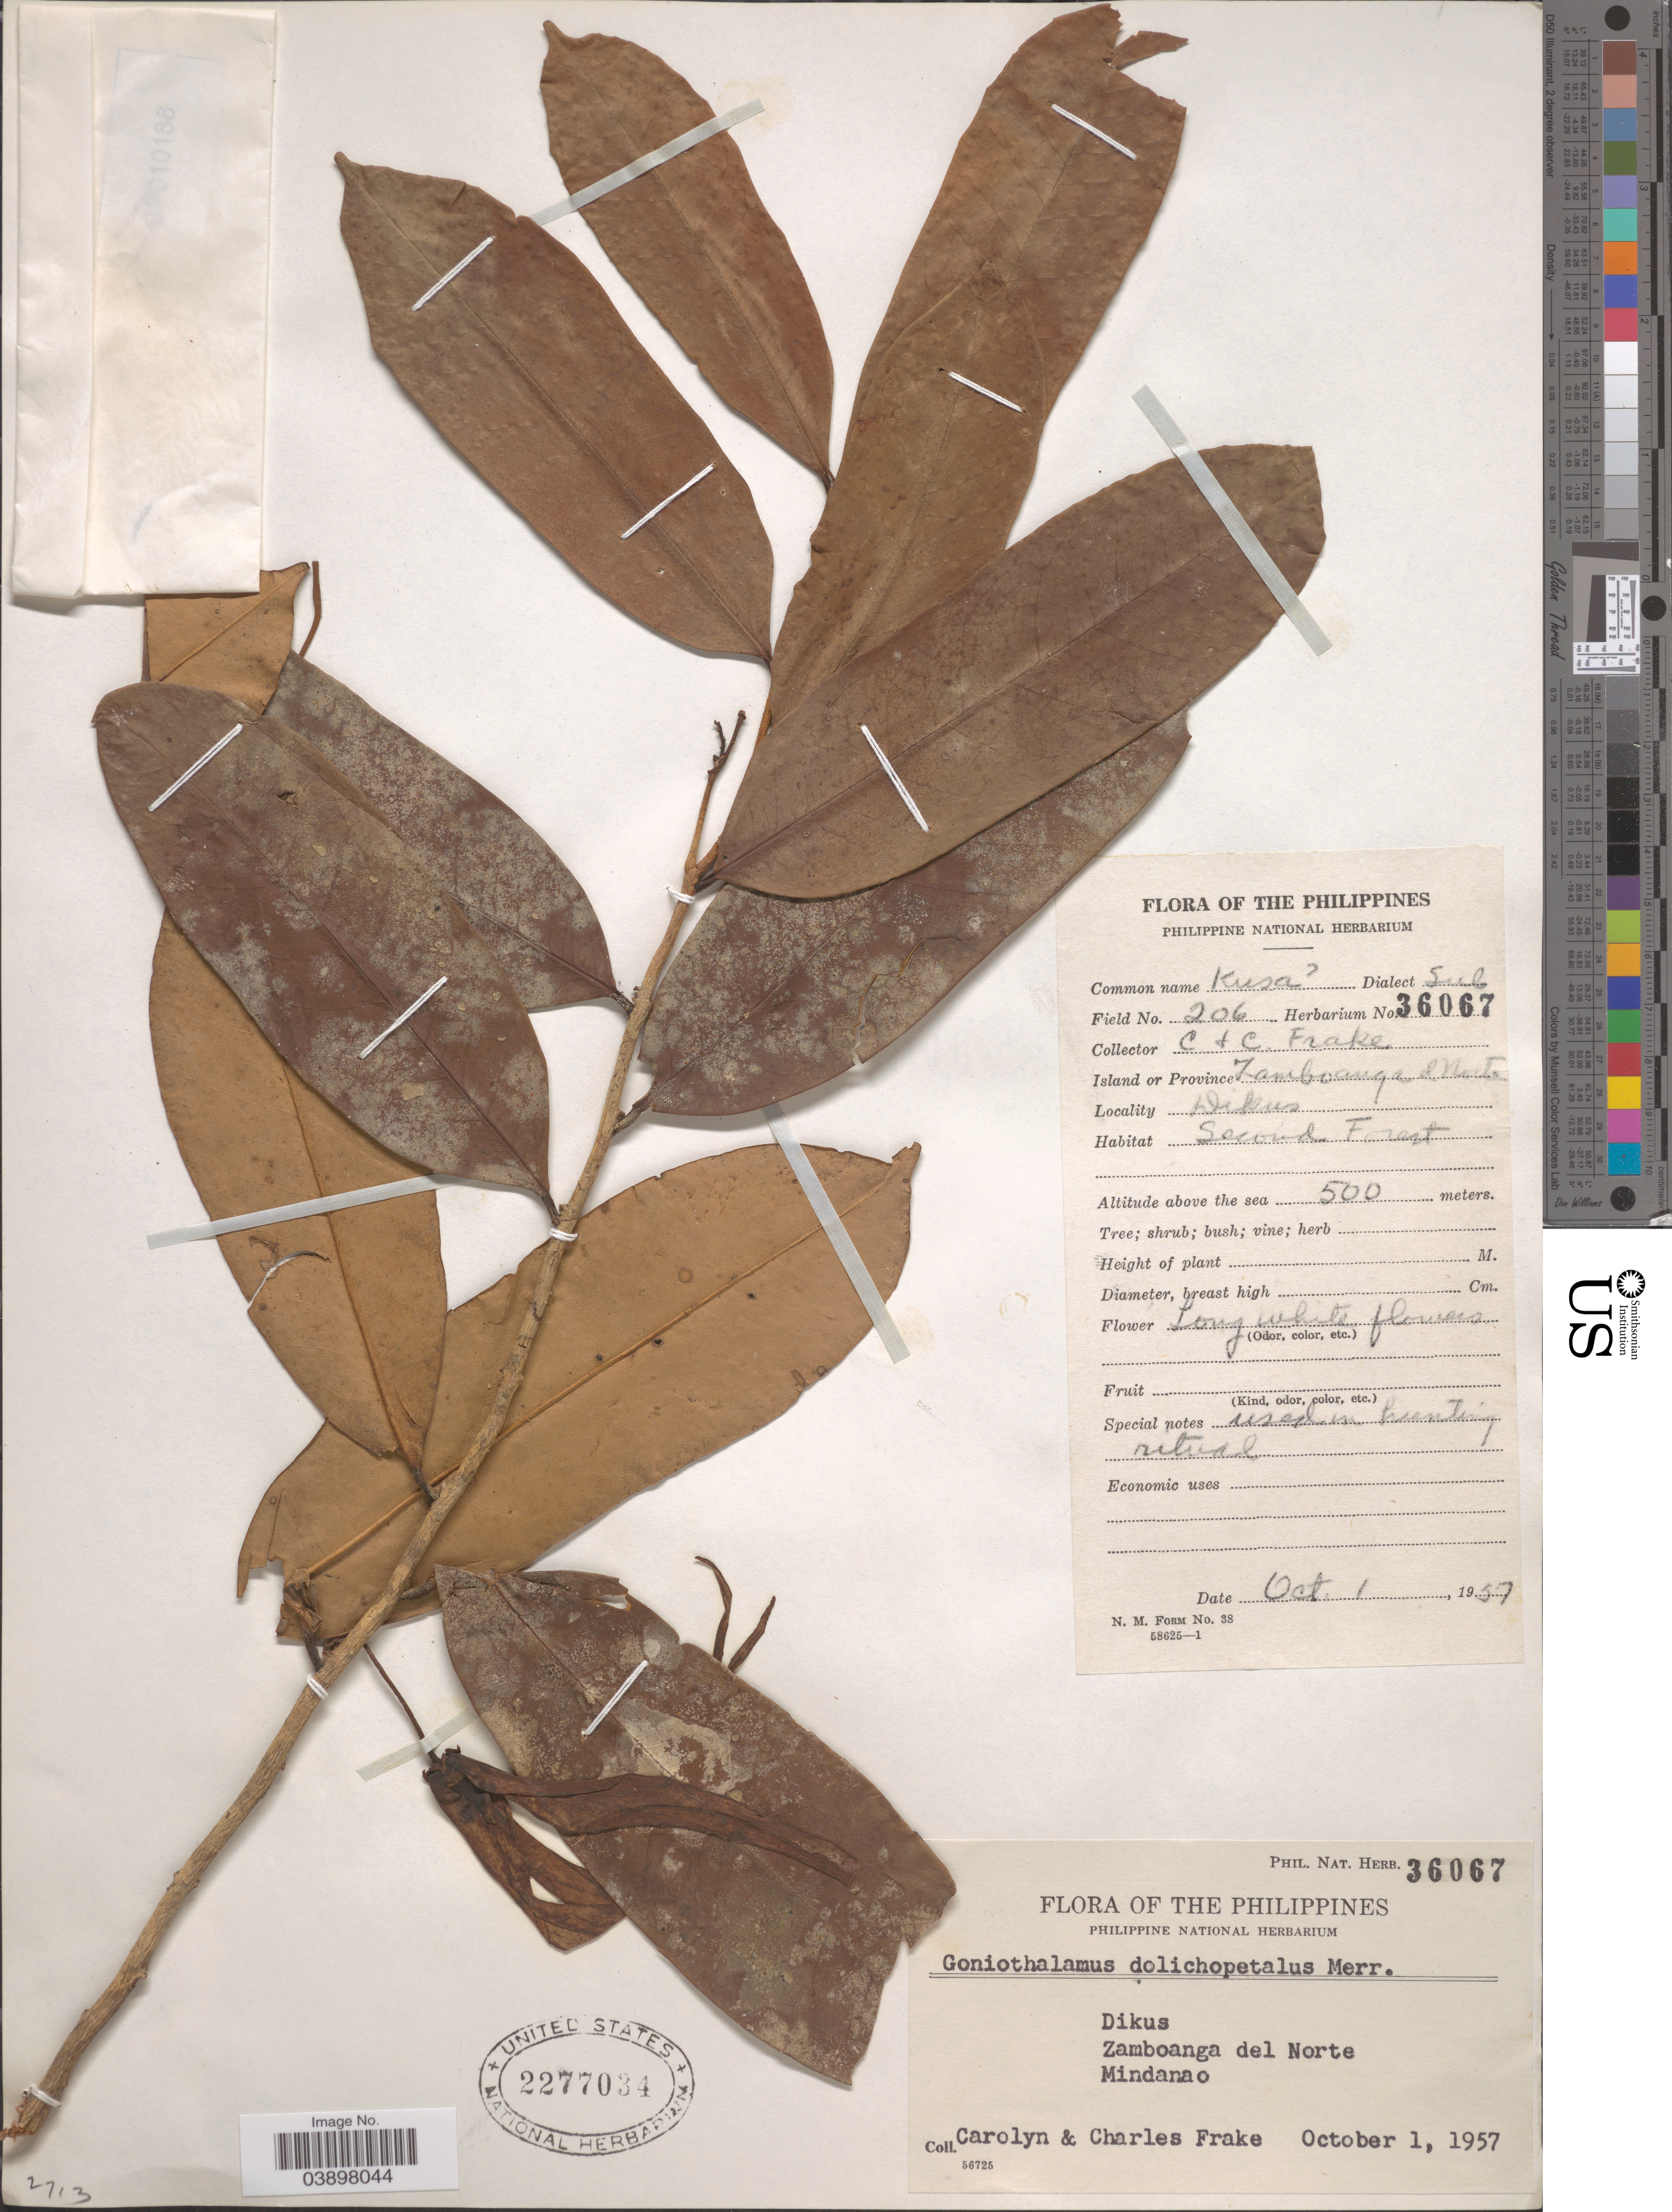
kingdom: Plantae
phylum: Tracheophyta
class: Magnoliopsida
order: Magnoliales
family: Annonaceae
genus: Goniothalamus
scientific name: Goniothalamus dolichopetalus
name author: Merr.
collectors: C. M. Frake & C. O. Frake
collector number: Phil. Nat. Herb 36067/206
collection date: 1957-10-01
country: Philippines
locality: Dikus. Zamboanga del Norte. Mindanao.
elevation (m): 500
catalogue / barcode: US 2277034